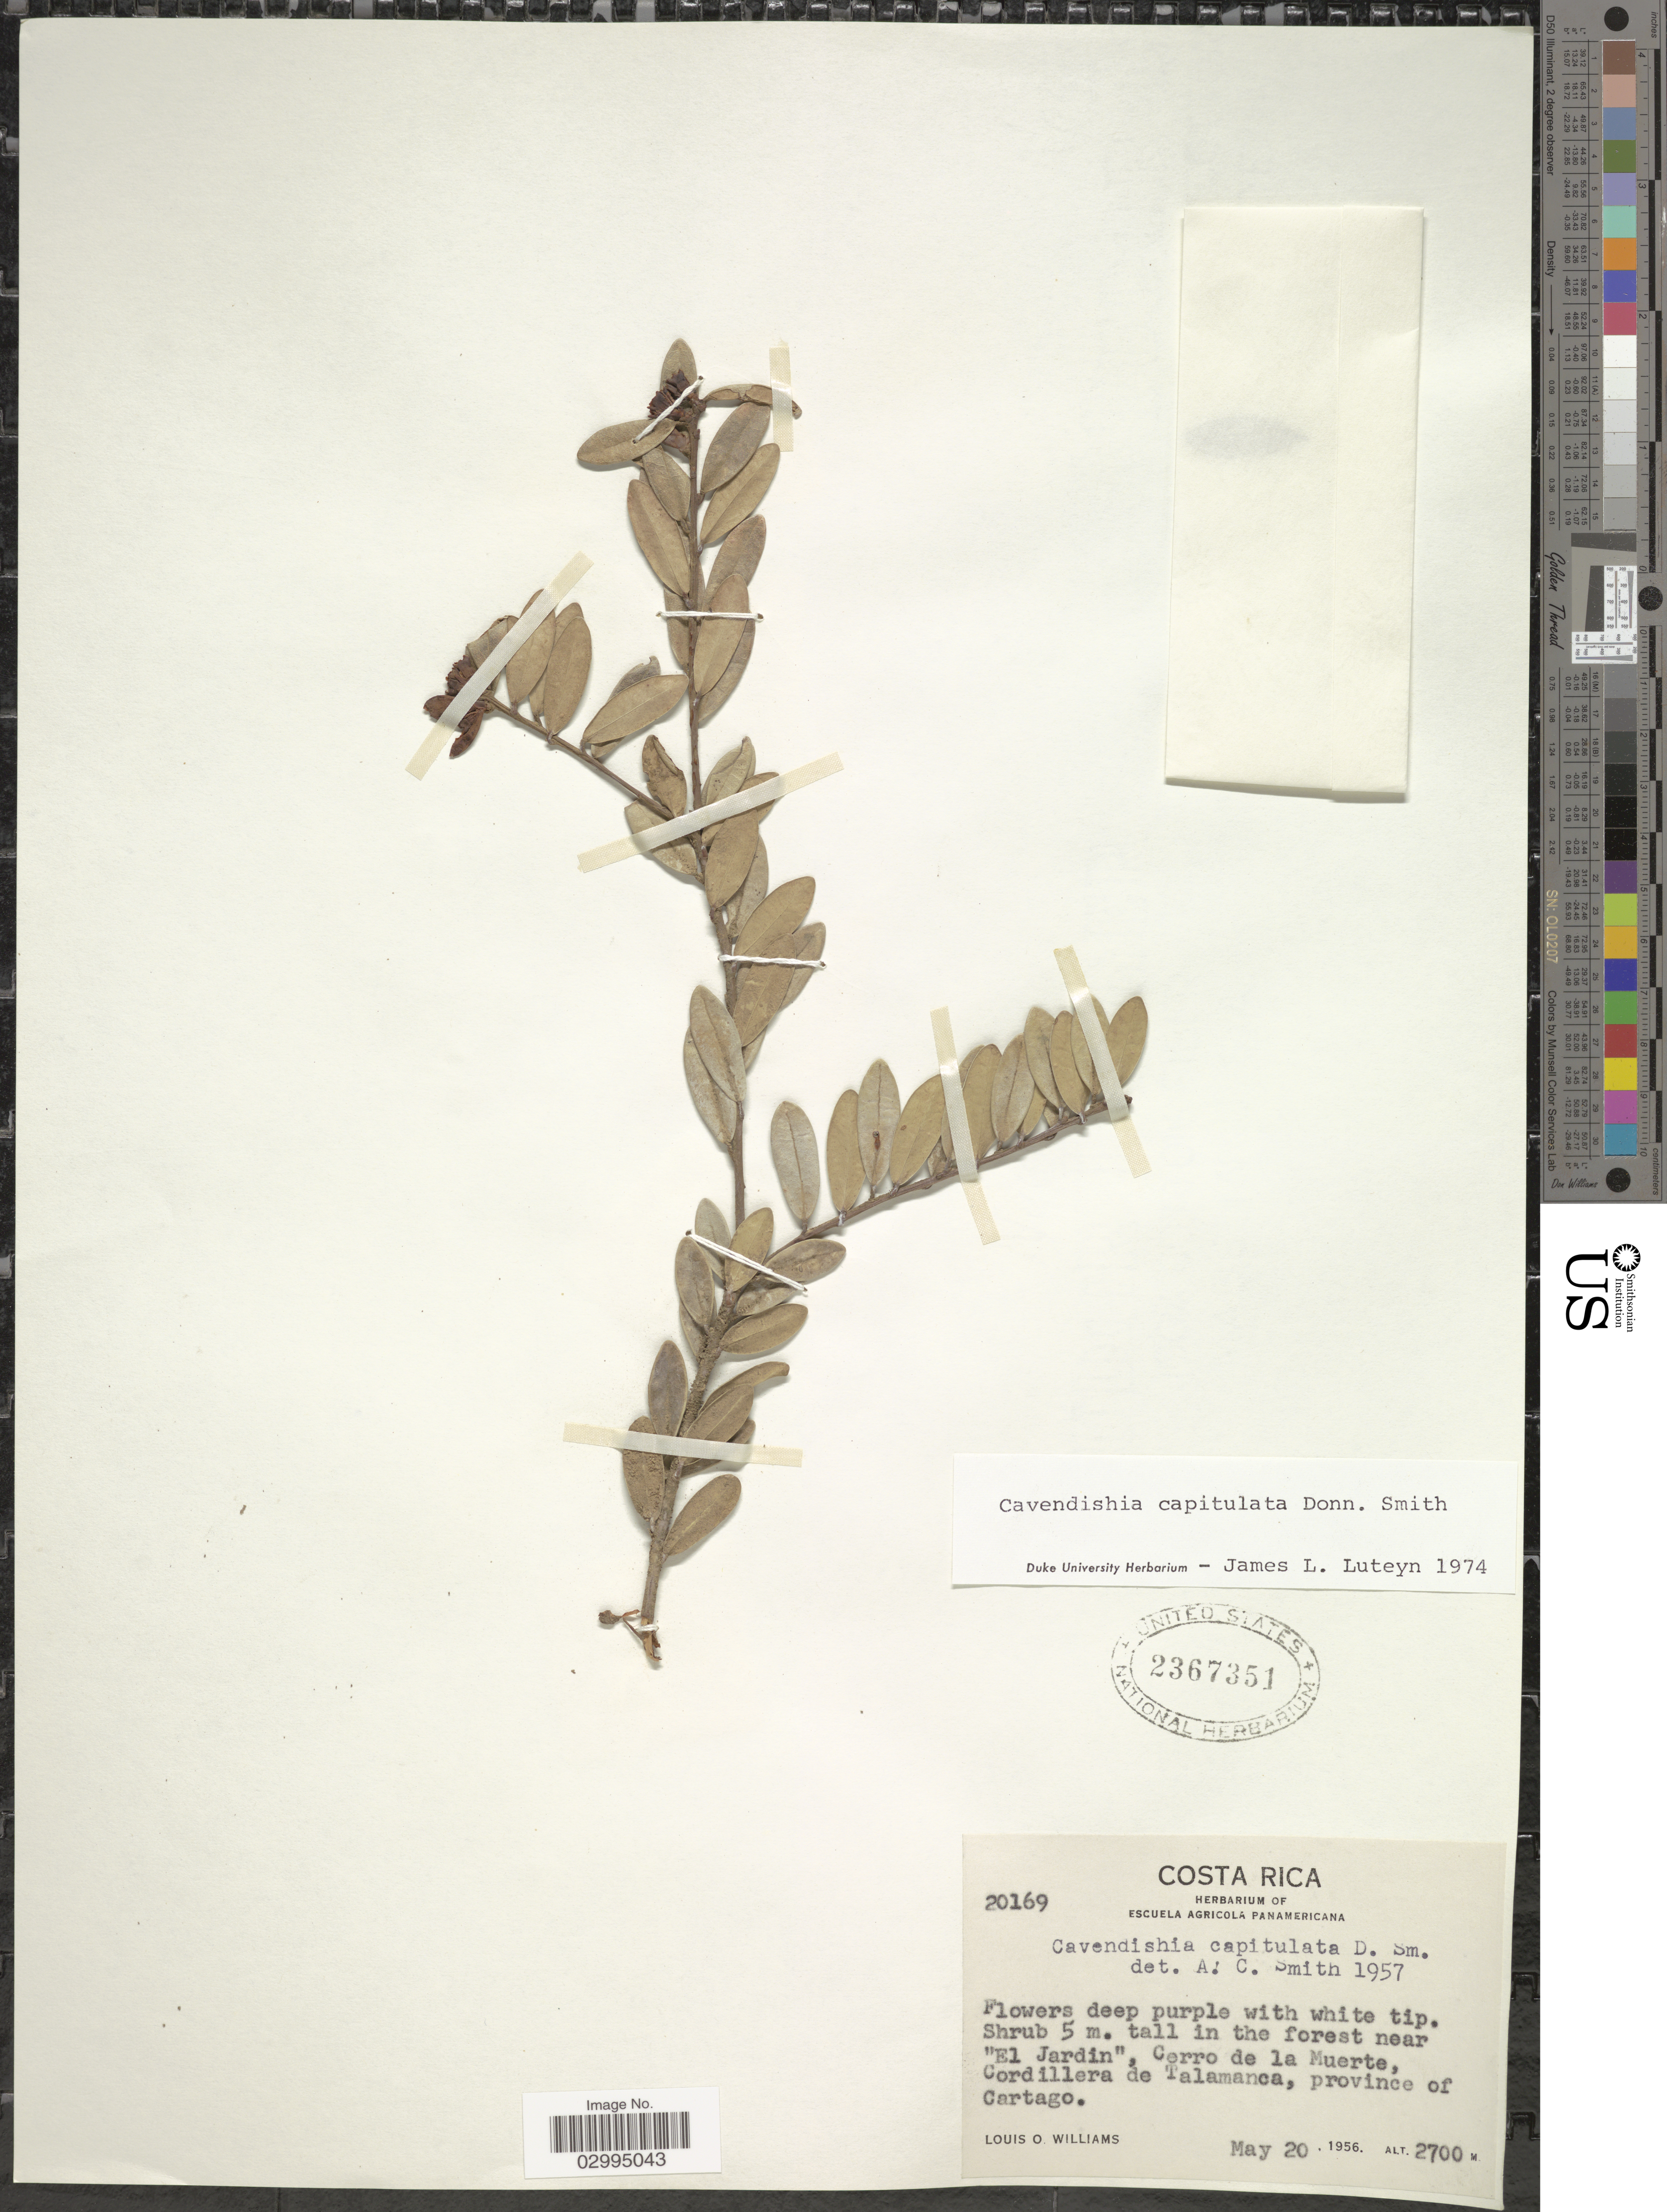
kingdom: Plantae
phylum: Tracheophyta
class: Magnoliopsida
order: Ericales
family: Ericaceae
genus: Cavendishia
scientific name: Cavendishia capitulata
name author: Donn. Sm.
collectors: L. O. Williams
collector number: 20169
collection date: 1956-05-20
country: Costa Rica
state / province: Cartago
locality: In the forest near "El Jardin", Cerro de la Muerte, Cordillera de Talamanca, province of Cartago.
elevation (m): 2700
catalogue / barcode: US 2367351